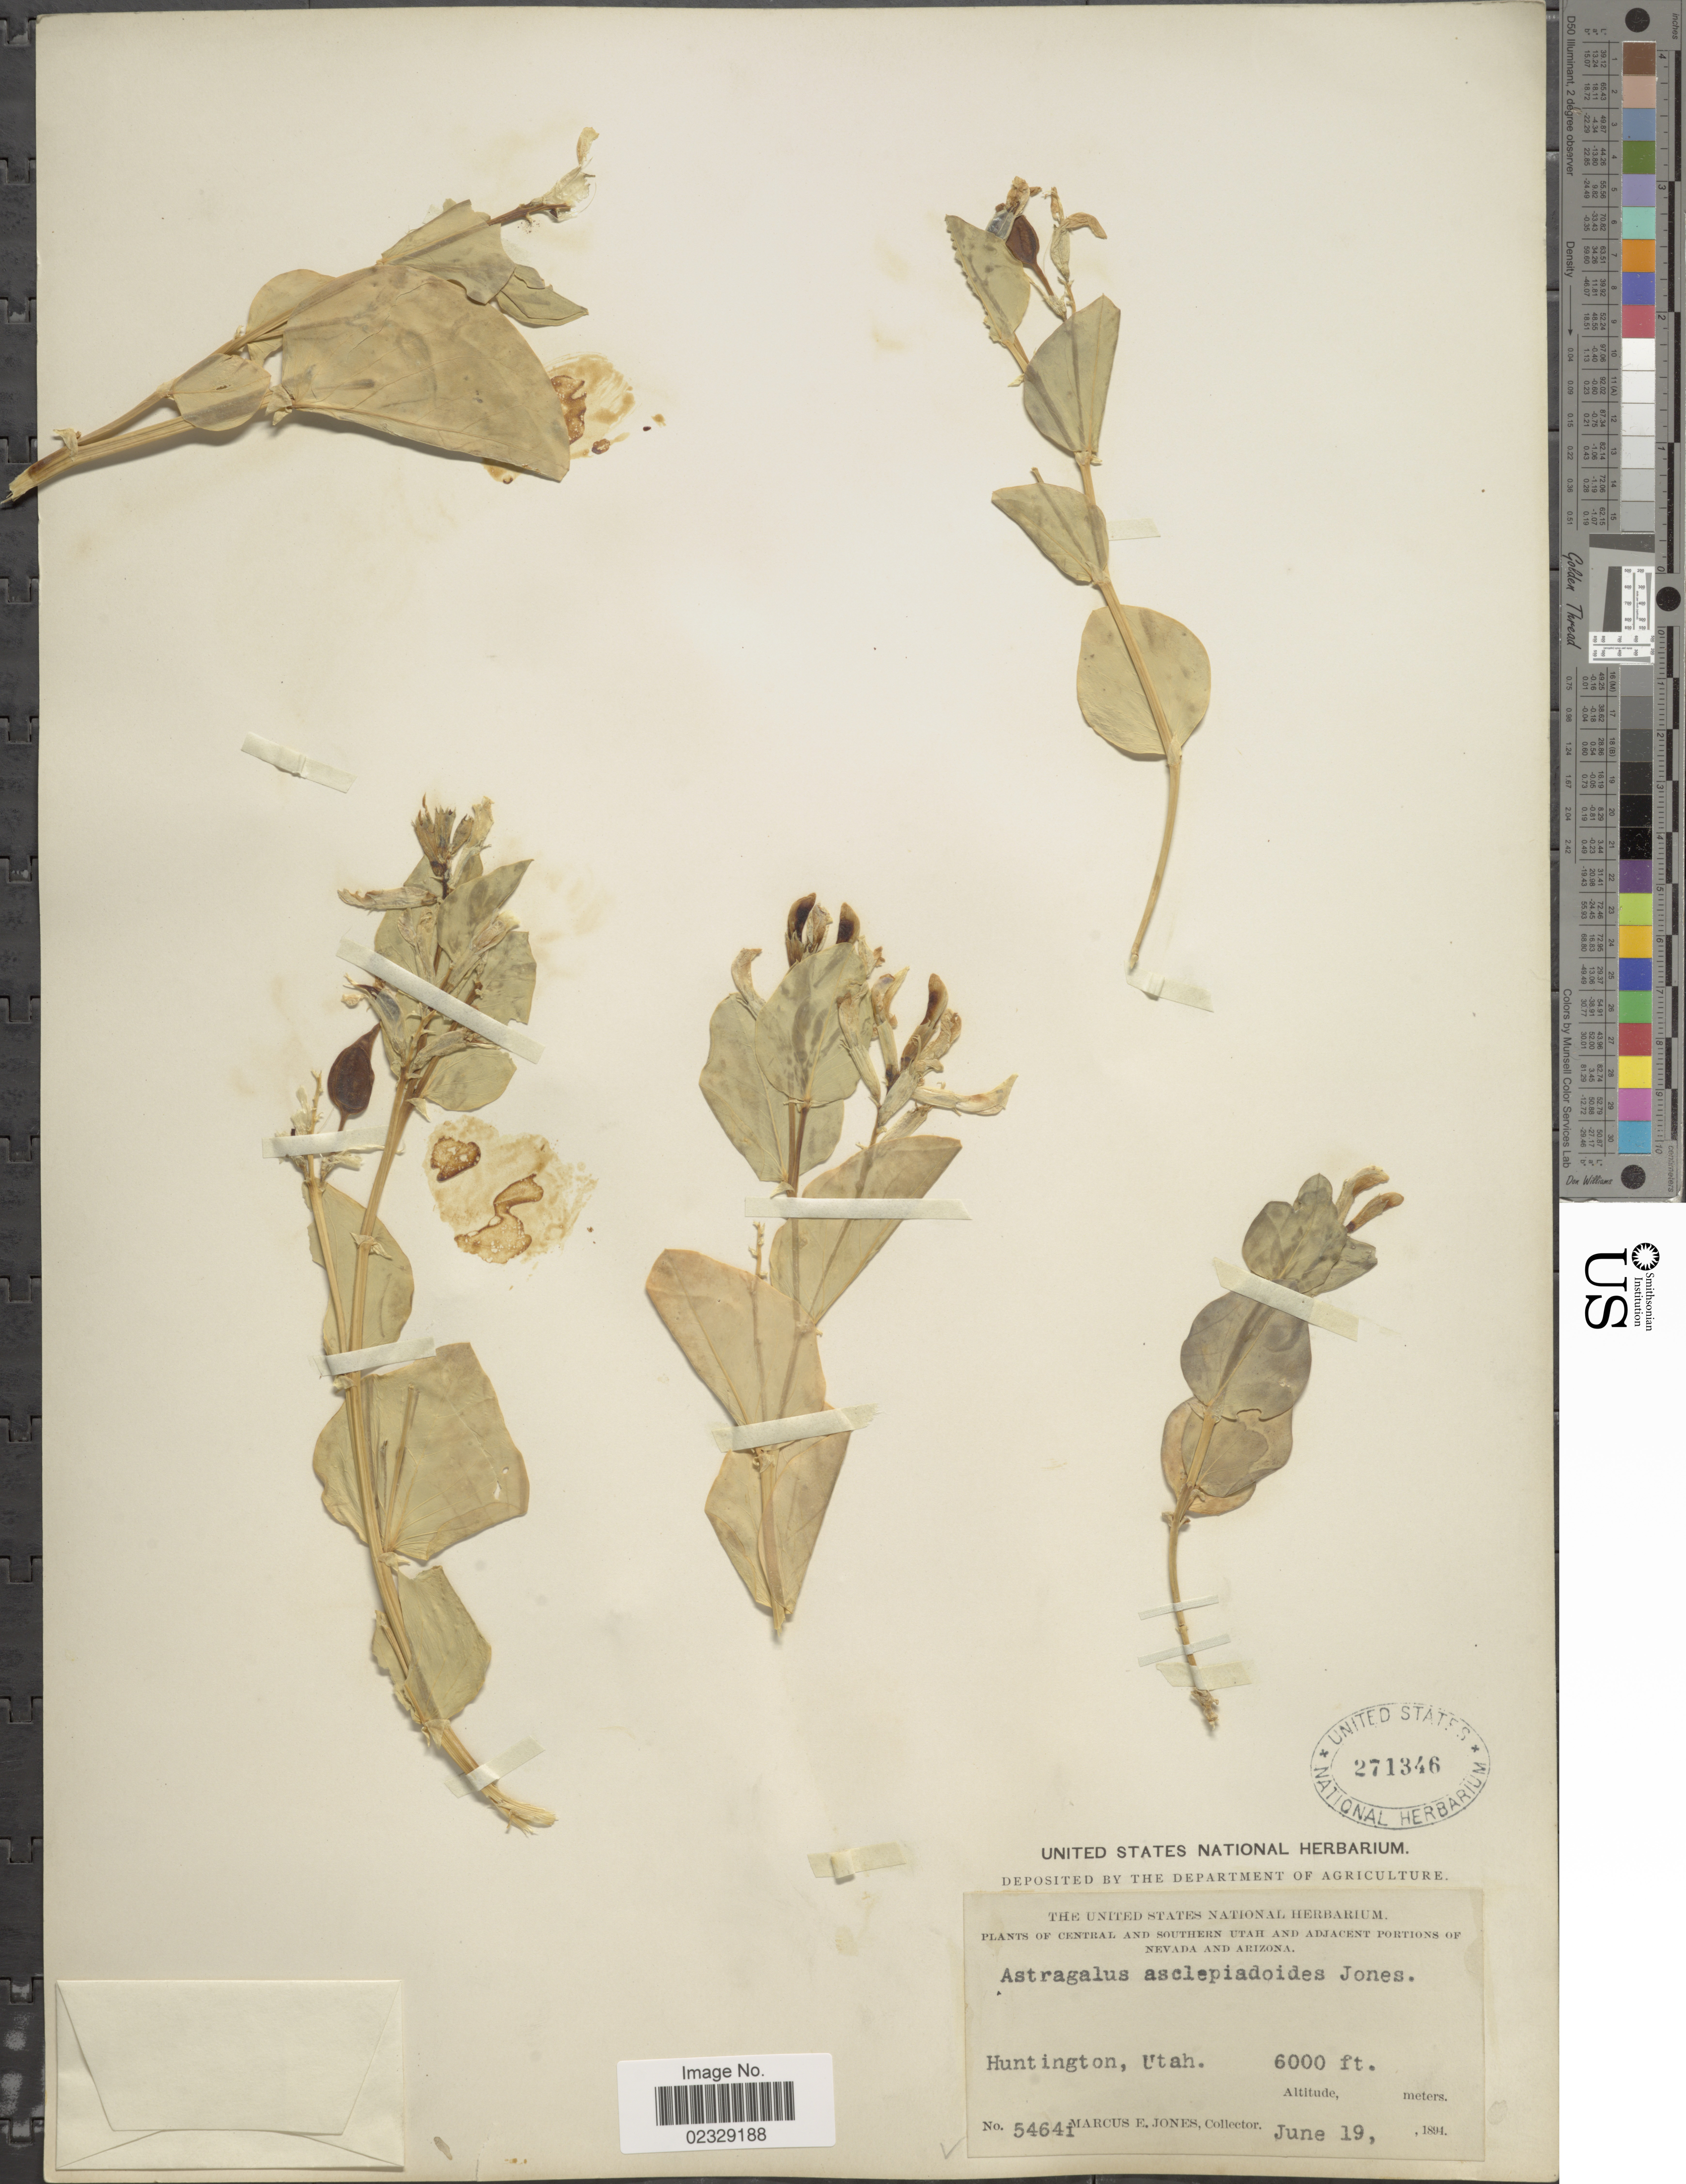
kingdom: Plantae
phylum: Tracheophyta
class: Magnoliopsida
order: Fabales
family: Fabaceae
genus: Astragalus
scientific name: Astragalus asclepiadoides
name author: M.E. Jones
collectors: M. E. Jones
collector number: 5464i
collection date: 1894-06-19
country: United States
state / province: Utah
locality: Central and Southern Utah and Adjacent Portions of Nevada and Arizona, Huntington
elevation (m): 1829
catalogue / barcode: US 271346